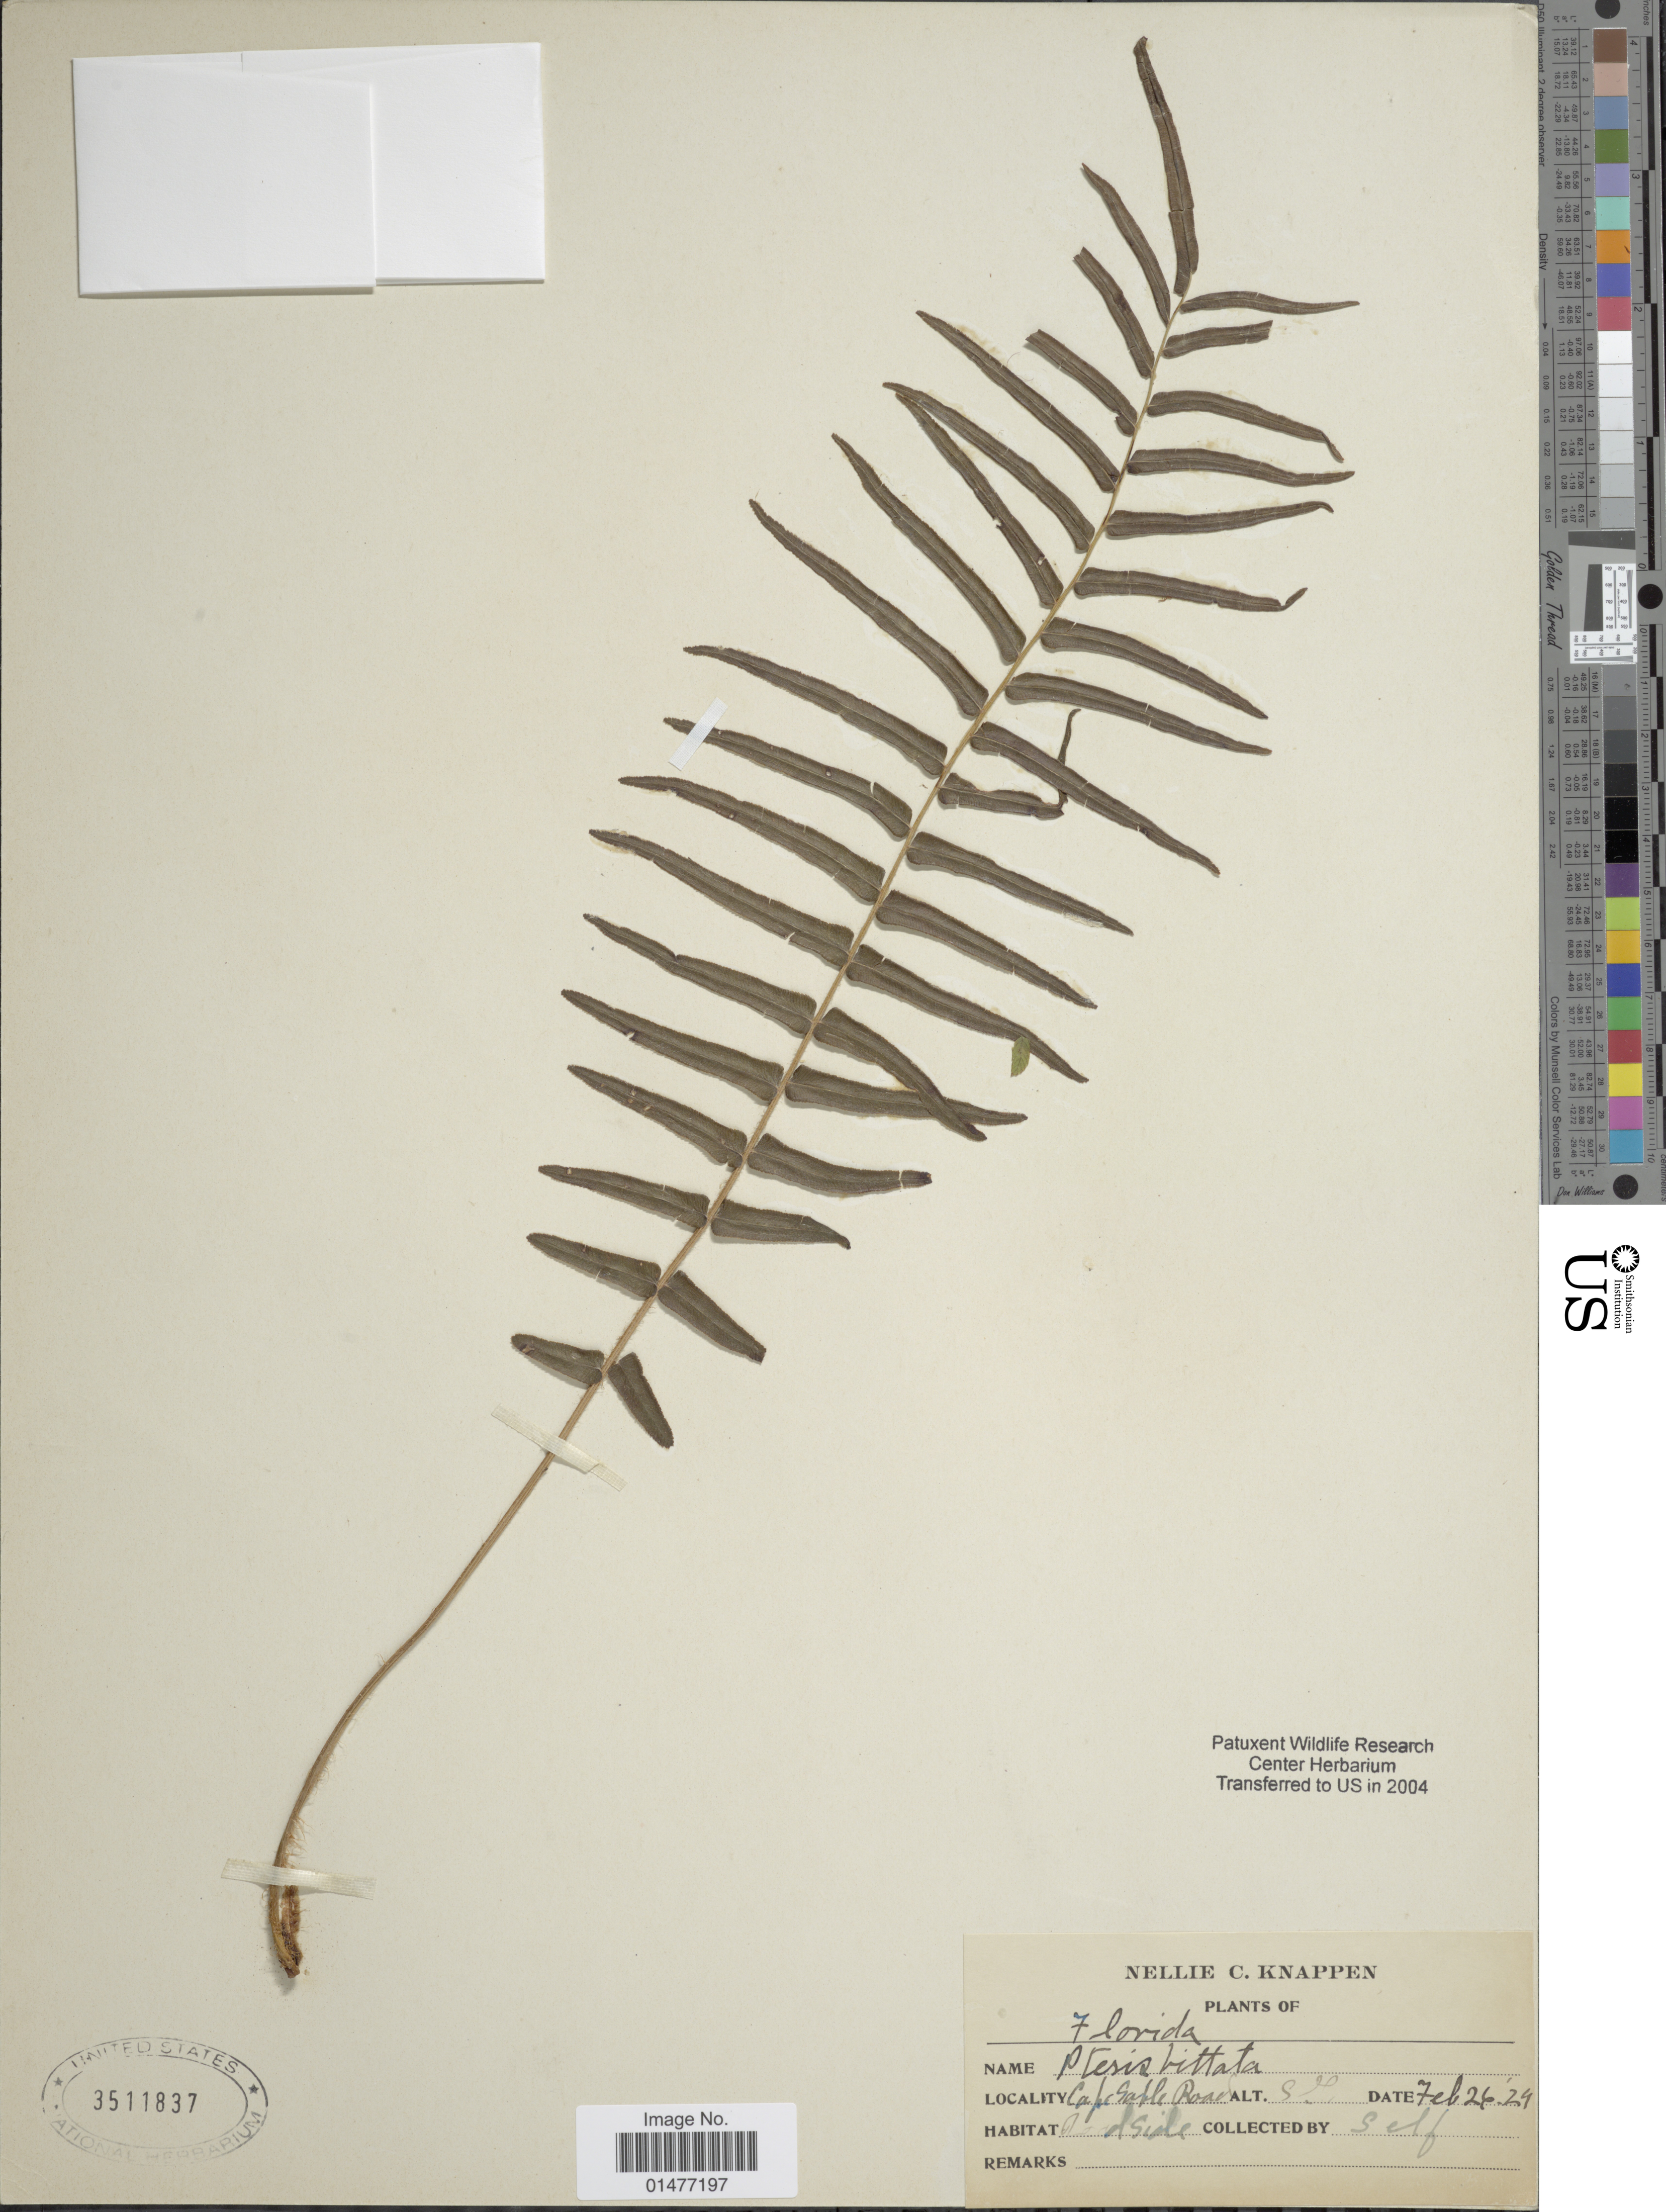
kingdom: Plantae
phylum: Tracheophyta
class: Polypodiopsida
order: Polypodiales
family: Pteridaceae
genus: Pteris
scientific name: Pteris vittata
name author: L.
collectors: N. Knappen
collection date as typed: Transcribed d/m/y: 26/2/29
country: United States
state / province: Florida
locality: Plants of Florida, Cape Sable Road, road side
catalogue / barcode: US 3511837